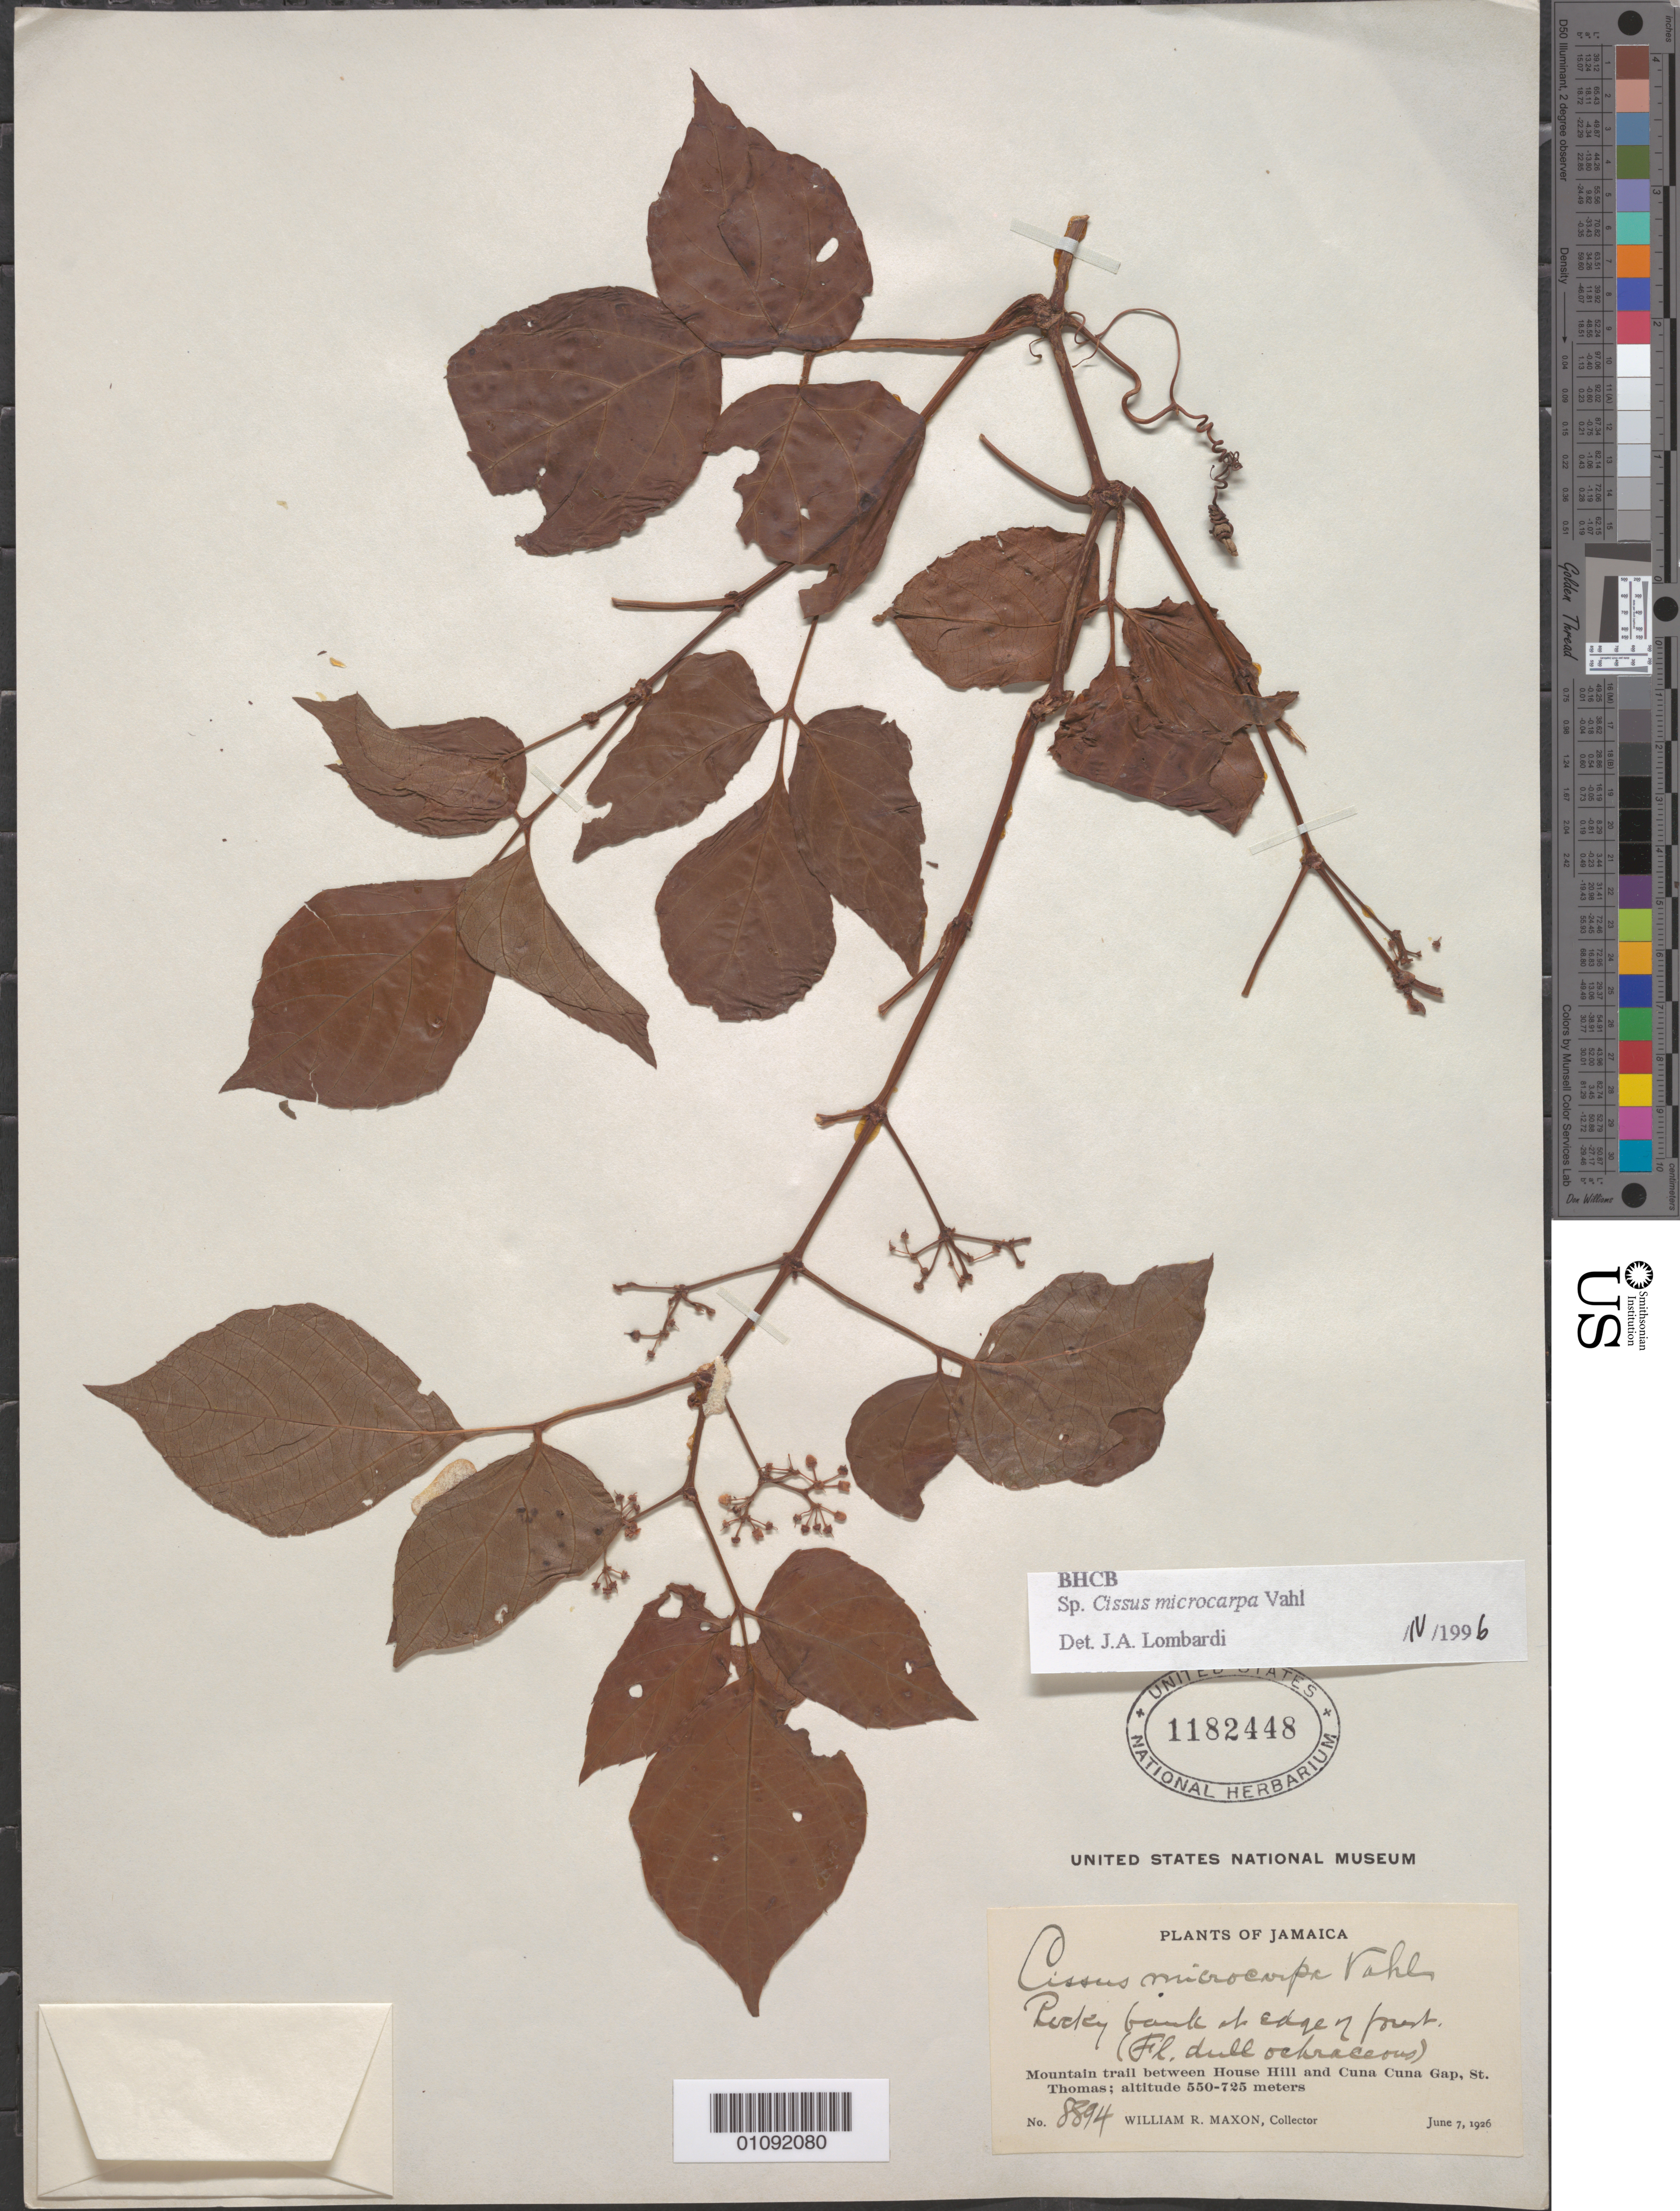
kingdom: Plantae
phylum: Tracheophyta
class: Magnoliopsida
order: Vitales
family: Vitaceae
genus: Cissus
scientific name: Cissus microcarpa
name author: Vahl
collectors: W. R. Maxon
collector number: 8894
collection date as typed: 07 Jun 1926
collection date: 1926-06-07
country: Jamaica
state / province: Saint Thomas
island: Jamaica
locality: Mountain trail between House Hill and Cuna Cuna Gap, St. Thomas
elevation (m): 550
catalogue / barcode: US 1182448